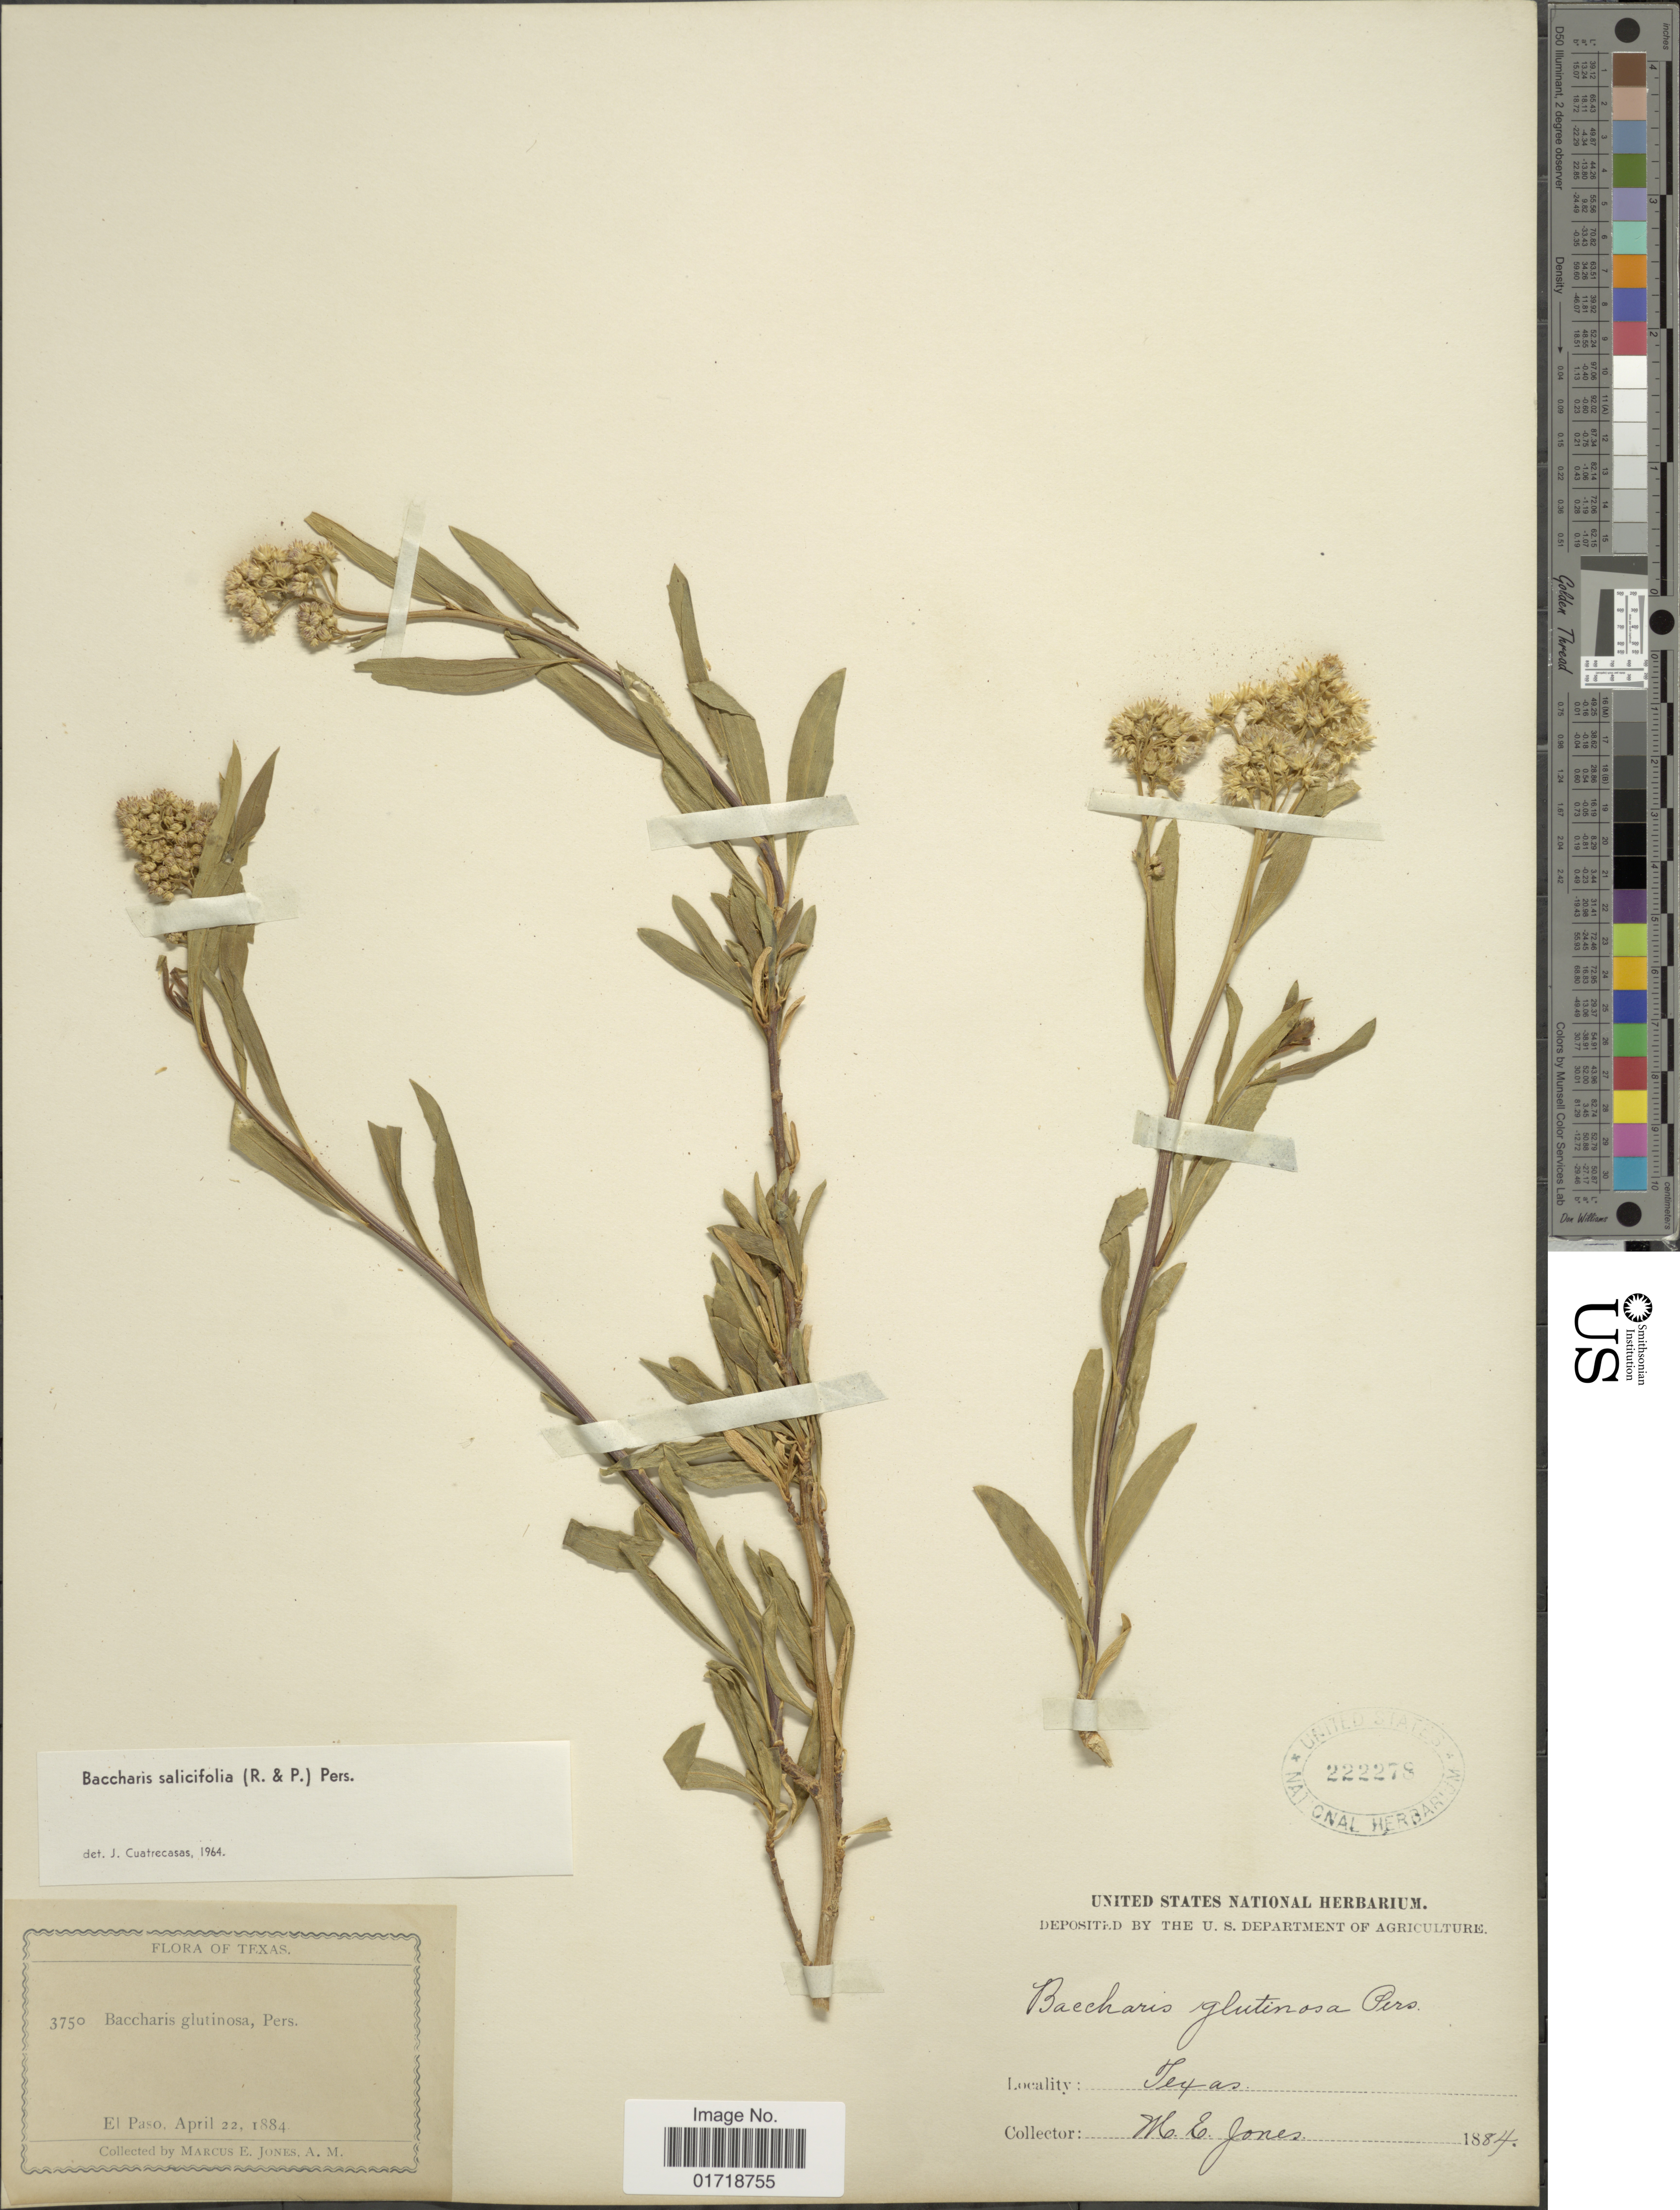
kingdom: Plantae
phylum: Tracheophyta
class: Magnoliopsida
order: Asterales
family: Asteraceae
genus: Baccharis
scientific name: Baccharis glutinosa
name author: Pers.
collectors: M. E. Jones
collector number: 3750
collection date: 1884-04-22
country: United States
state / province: Texas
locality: El Paso.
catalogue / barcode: US 222278